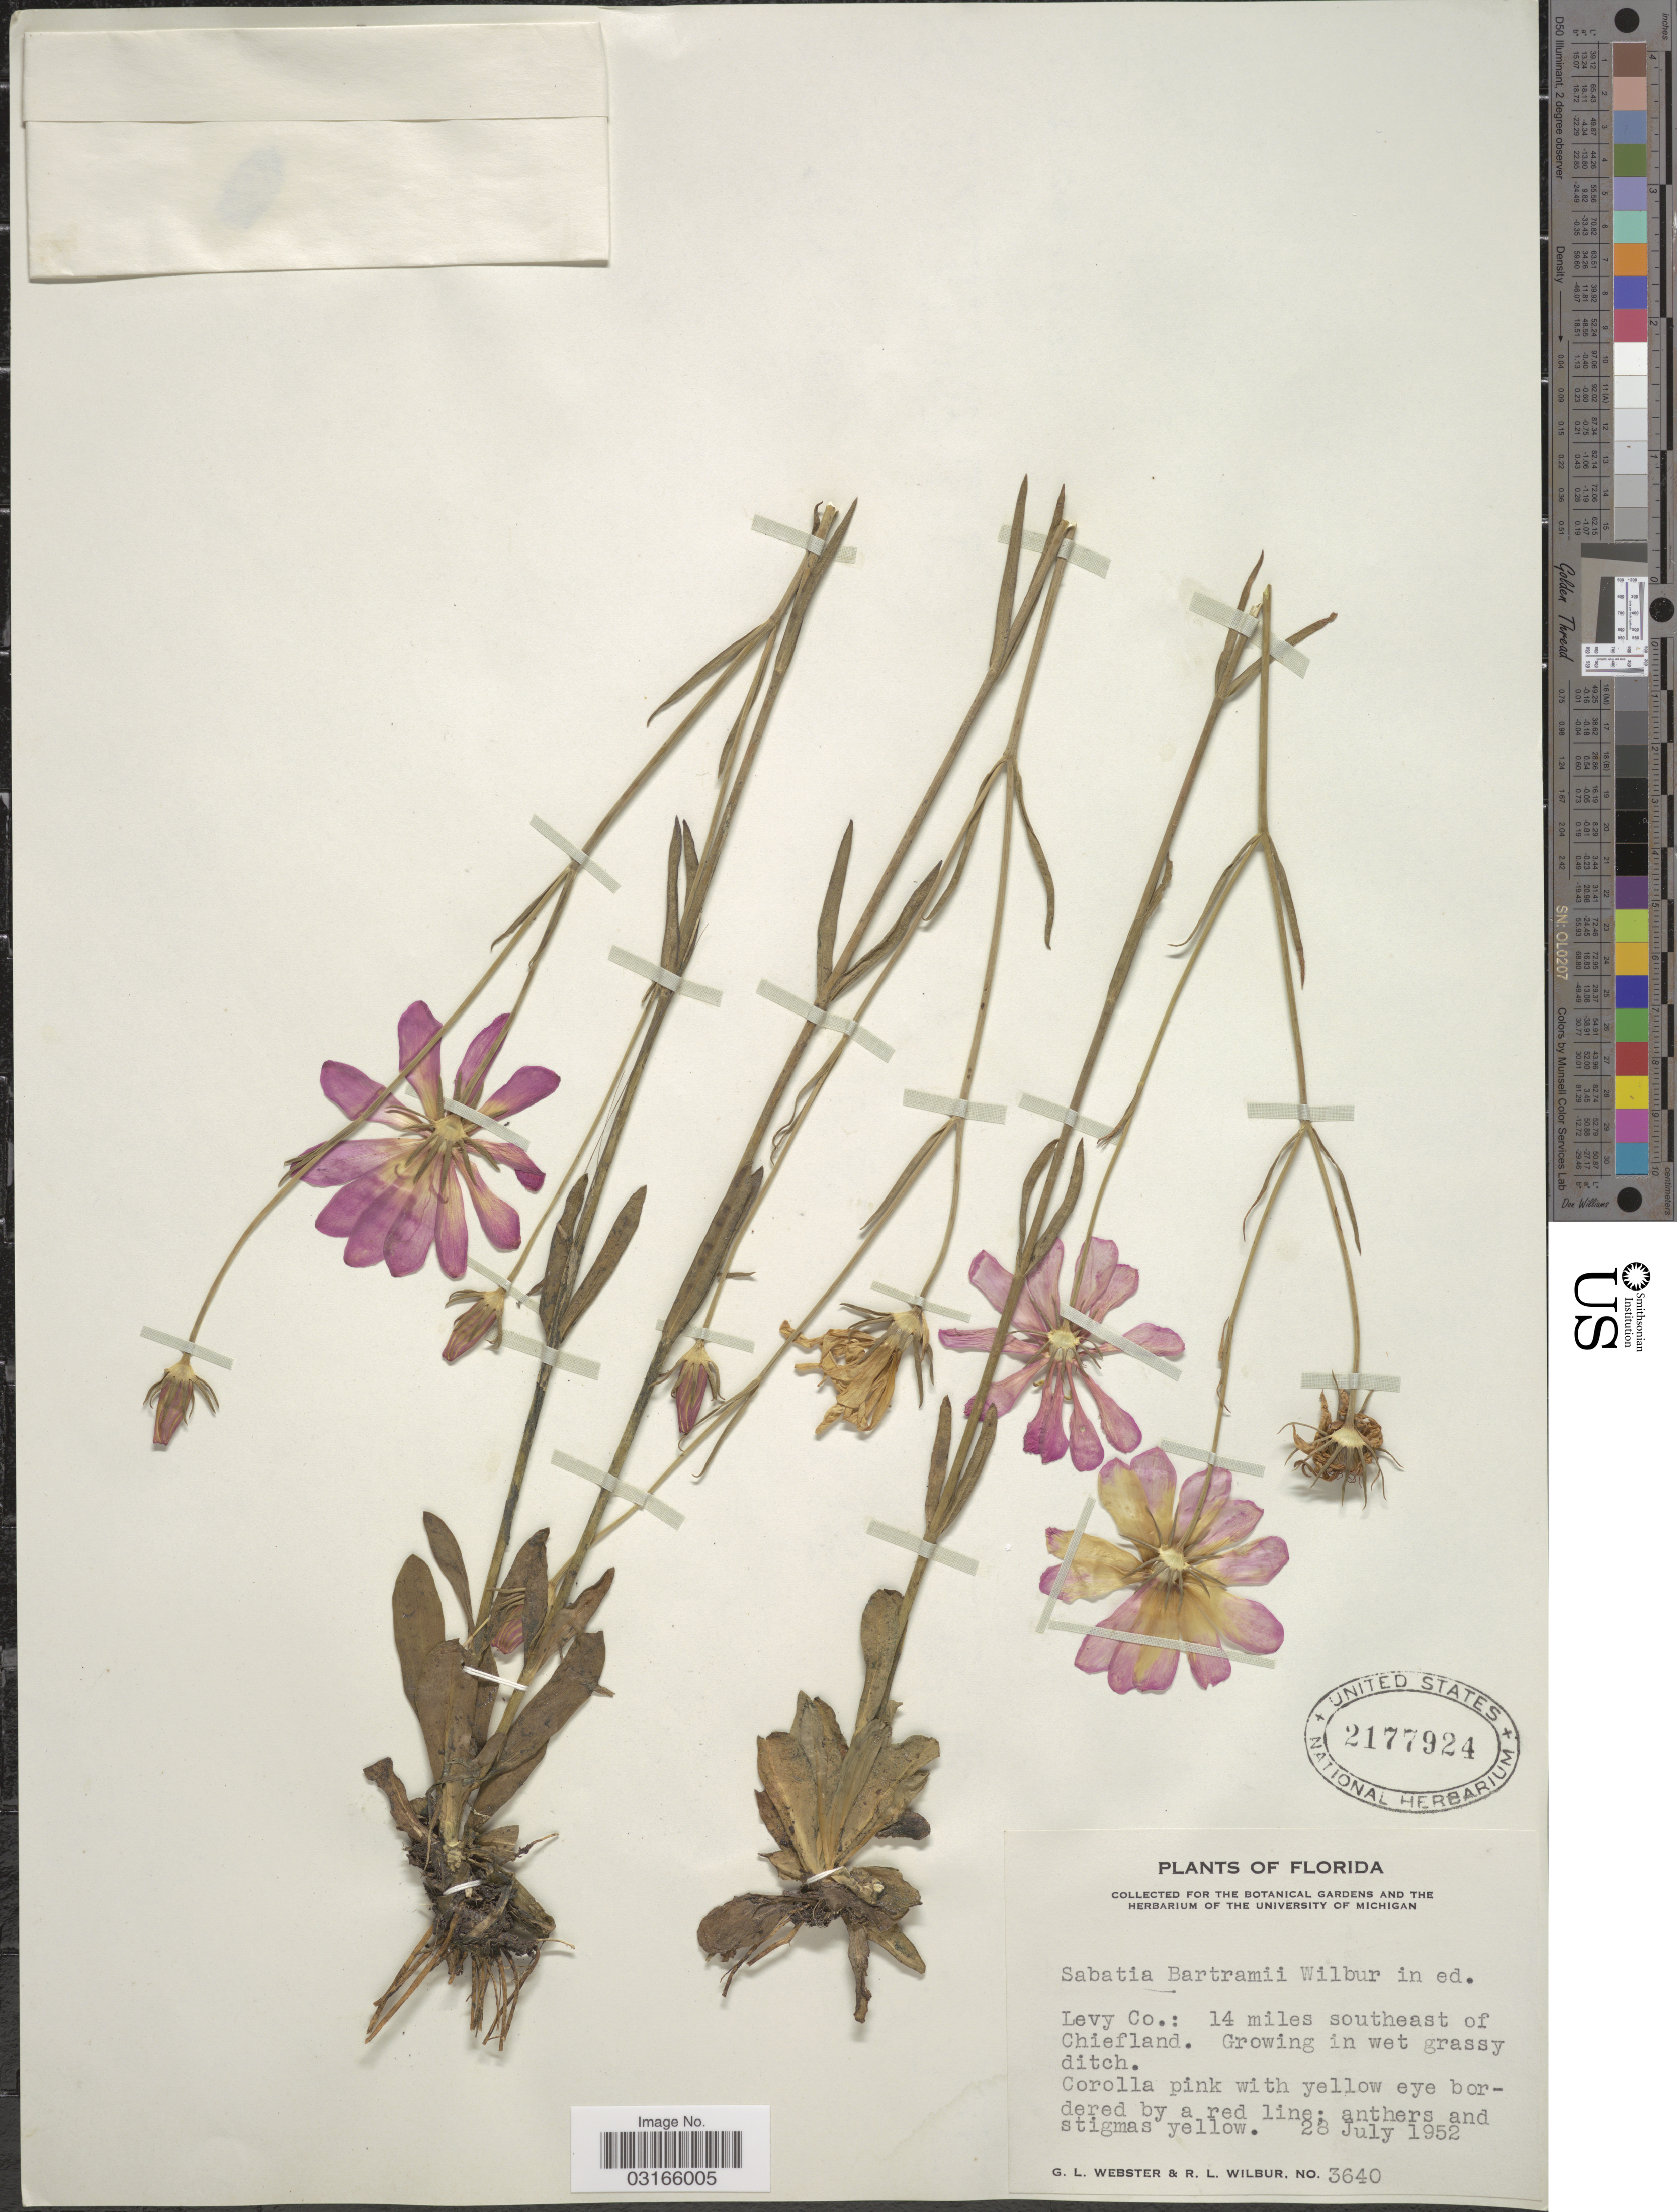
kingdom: Plantae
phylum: Tracheophyta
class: Magnoliopsida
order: Gentianales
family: Gentianaceae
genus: Sabatia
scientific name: Sabatia bartramii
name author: Wilbur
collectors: G. L. Webster & R. L. Wilbur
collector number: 3640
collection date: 1952-07-28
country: United States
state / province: Florida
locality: Levy Co.: 14 miles southeast of Chiefland.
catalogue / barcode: US 2177924